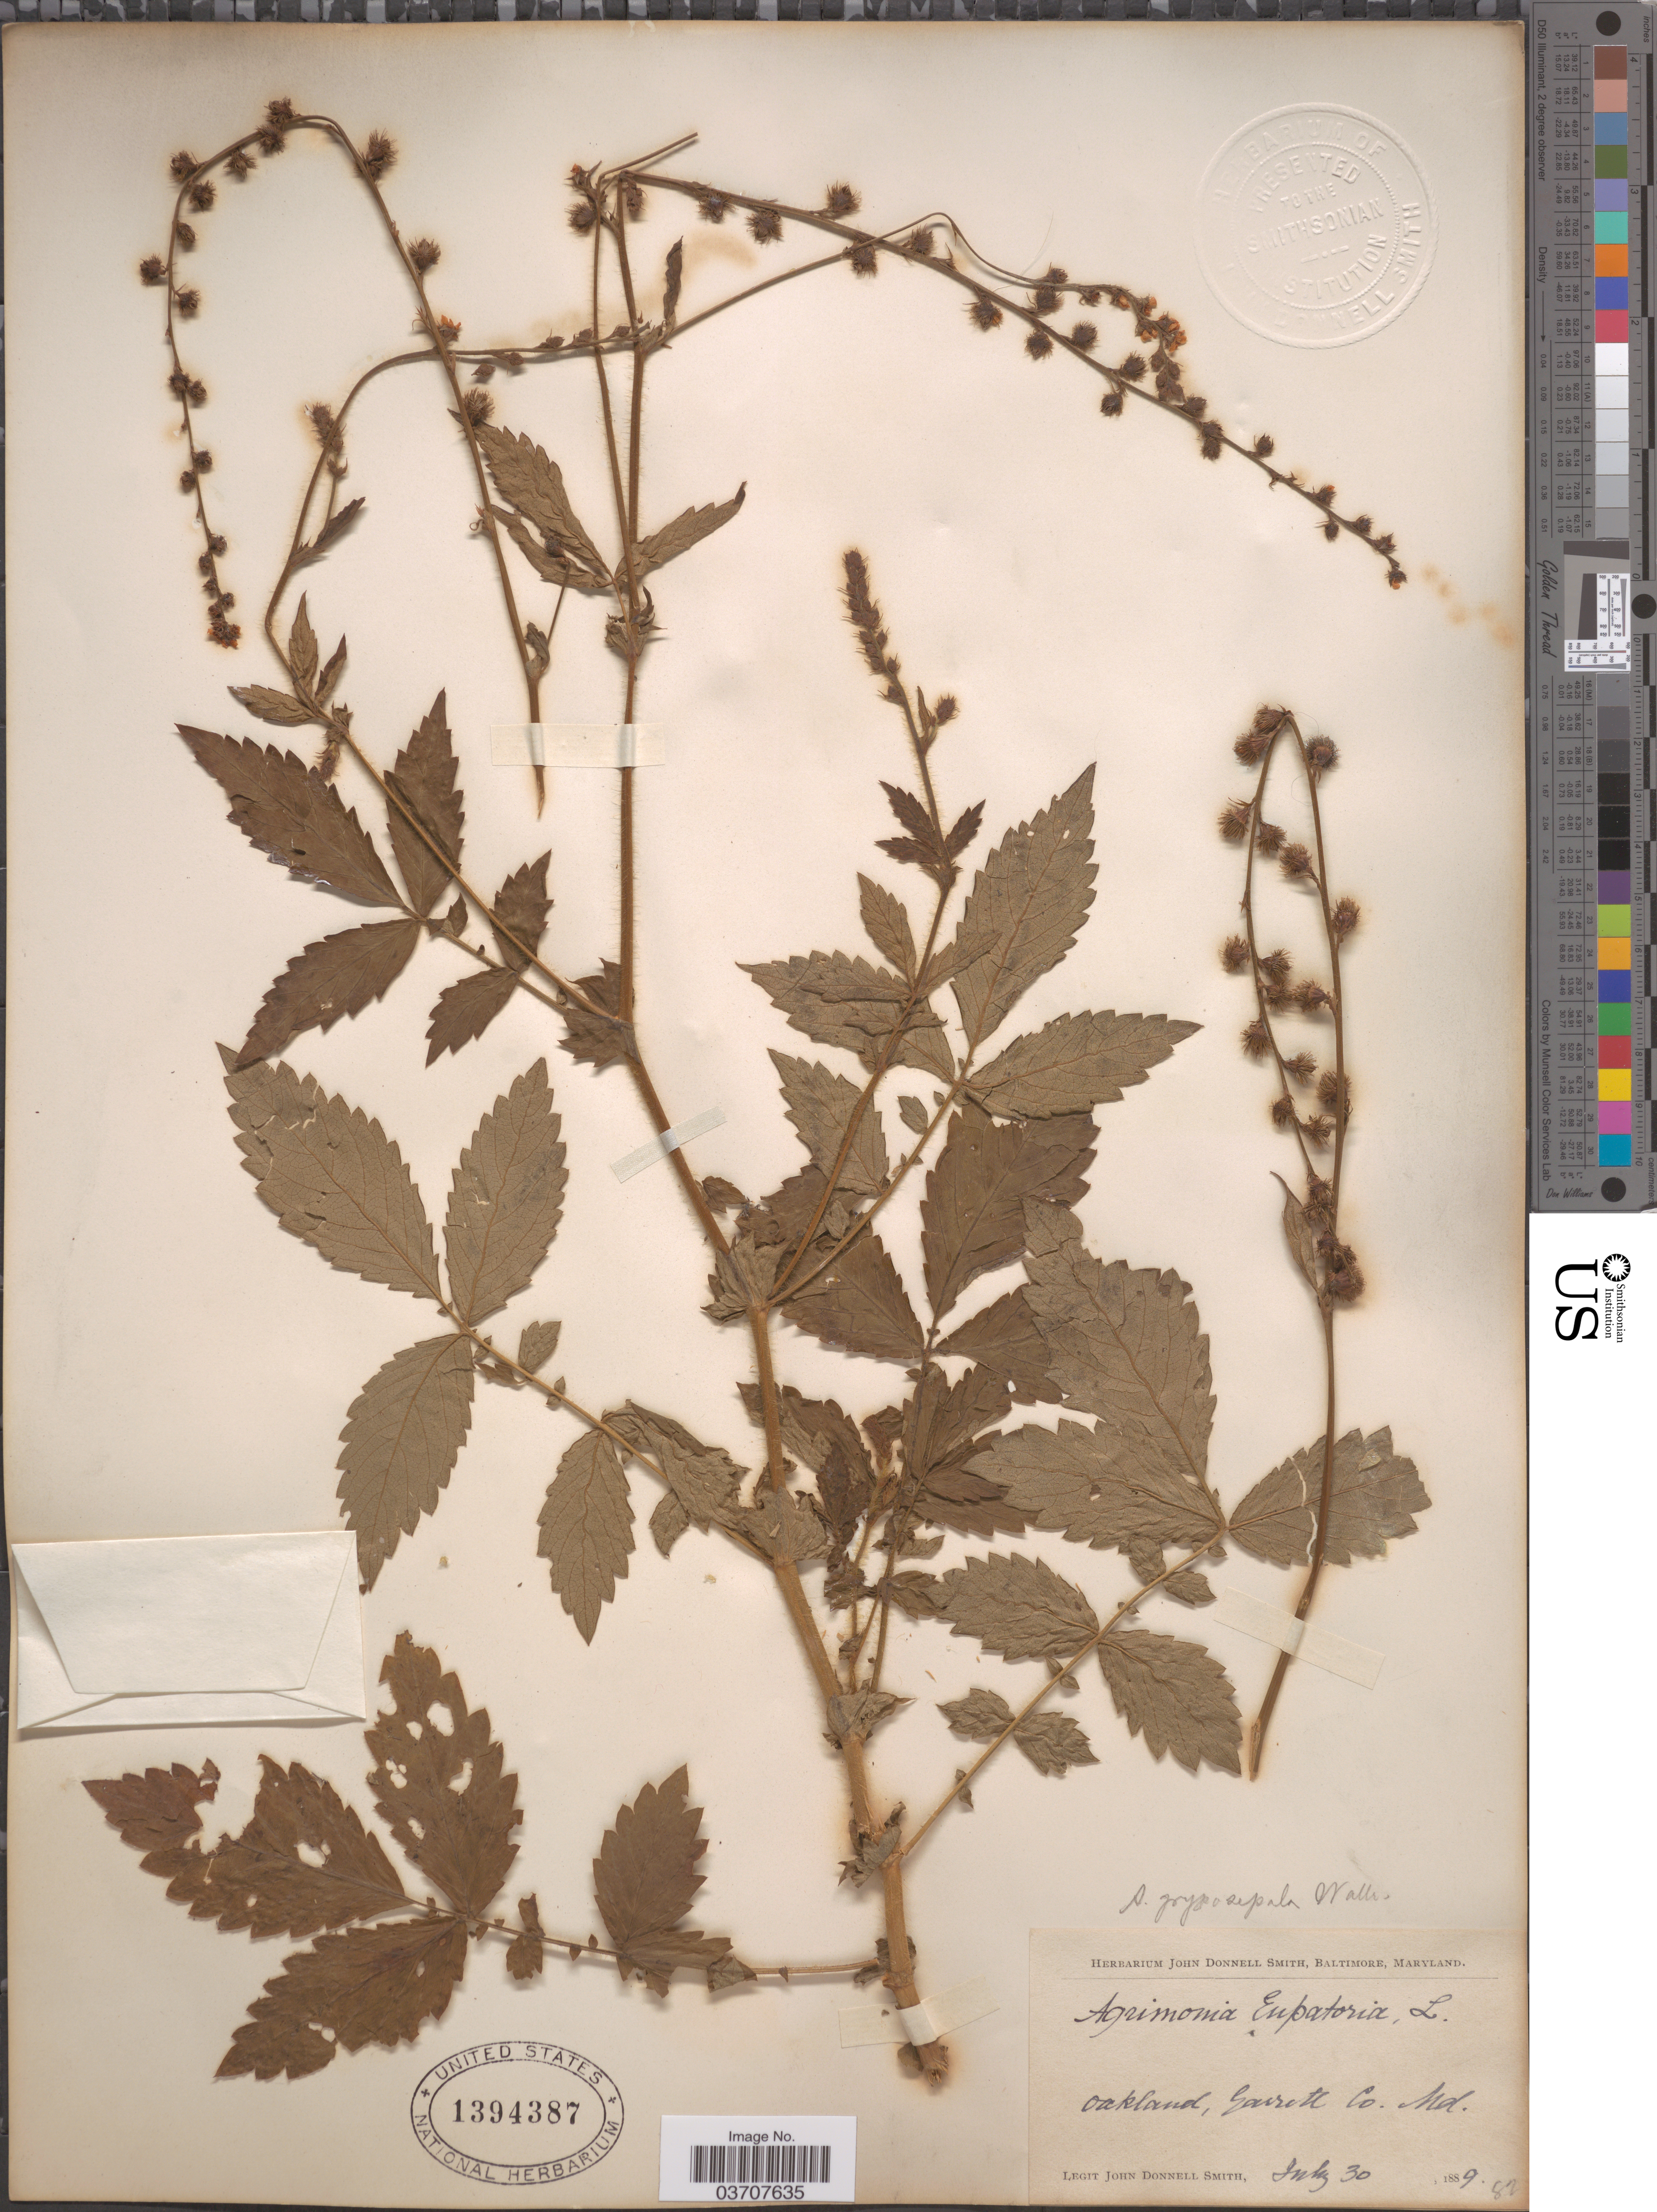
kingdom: Plantae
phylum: Tracheophyta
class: Magnoliopsida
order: Rosales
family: Rosaceae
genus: Agrimonia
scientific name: Agrimonia gryposepala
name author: Wallr.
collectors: J. Donnell Smith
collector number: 82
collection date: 1889-07-30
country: United States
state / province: Maryland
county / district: Garrett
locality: Oakland, Garrett Co.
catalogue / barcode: US 1394387